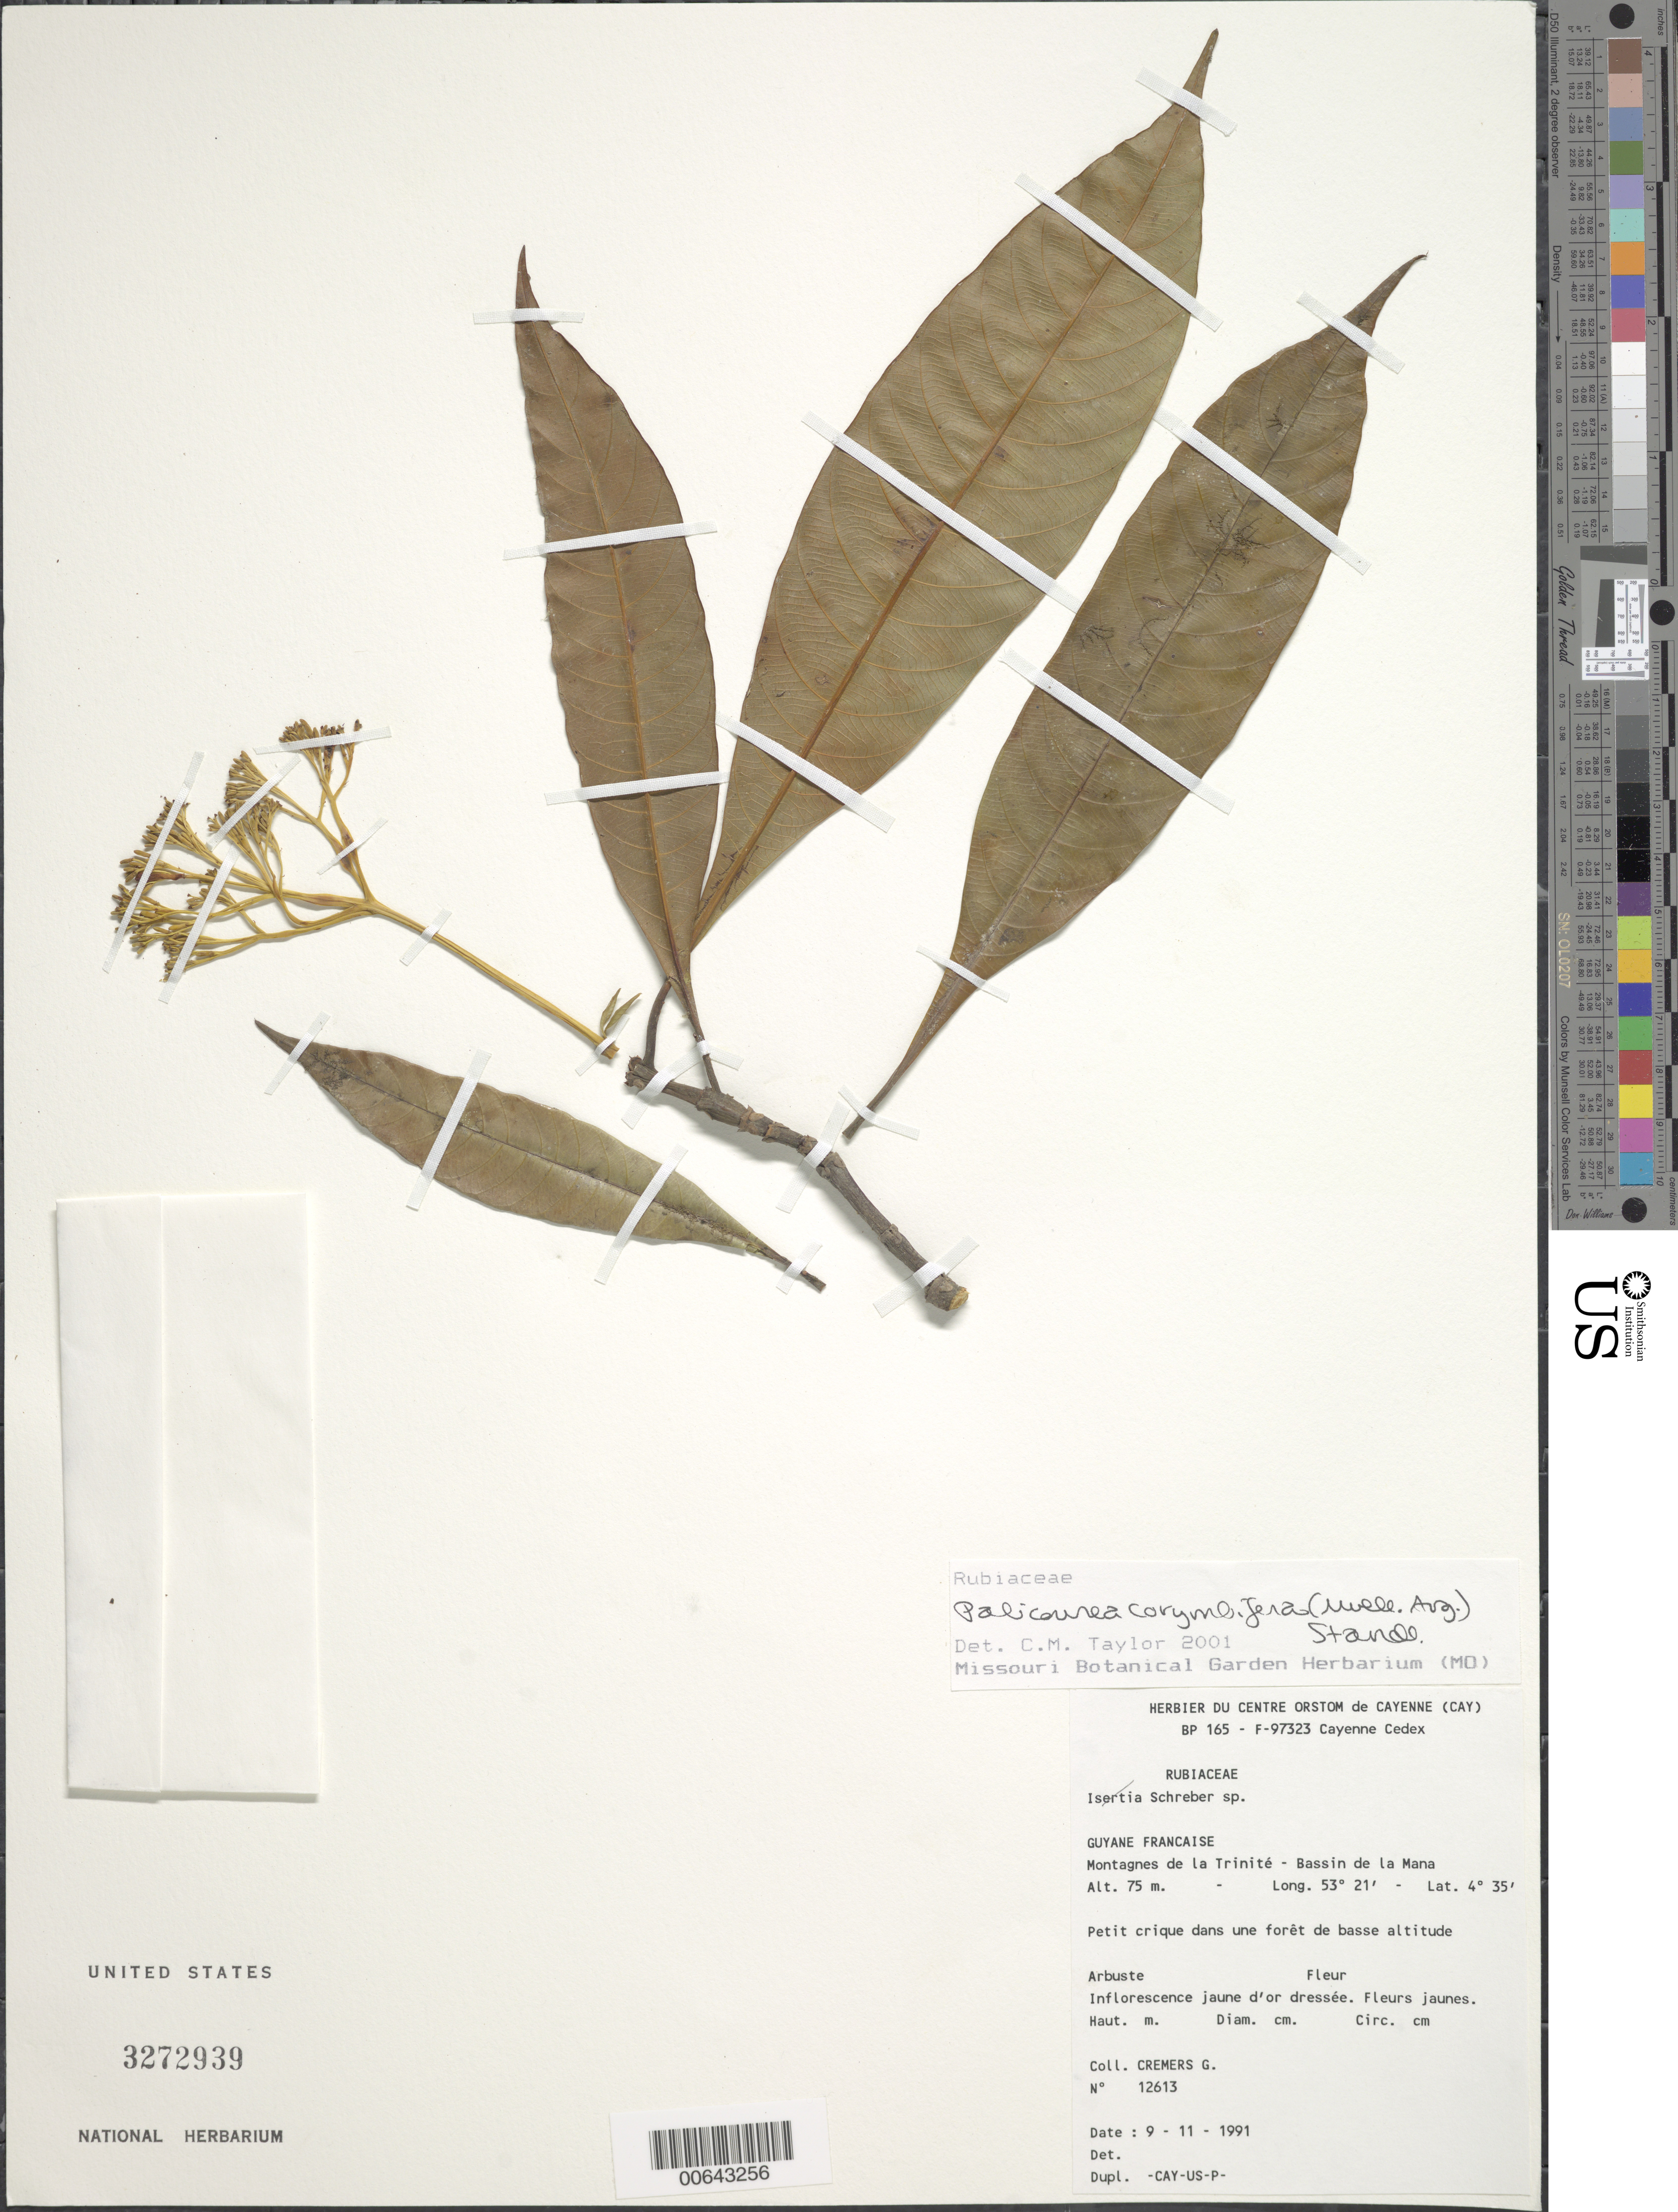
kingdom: Plantae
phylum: Tracheophyta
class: Magnoliopsida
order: Gentianales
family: Rubiaceae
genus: Palicourea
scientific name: Palicourea corymbifera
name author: (Müll. Arg.) Standl.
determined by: Taylor, Charlotte M.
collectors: G. Cremers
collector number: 12613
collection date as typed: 9-Nov-91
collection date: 1991-11-09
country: French Guiana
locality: Montagnes de la Trinité, Bassin de la Mana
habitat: Petit crique dans une forêt de basse altitude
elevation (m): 75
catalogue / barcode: US 3272939